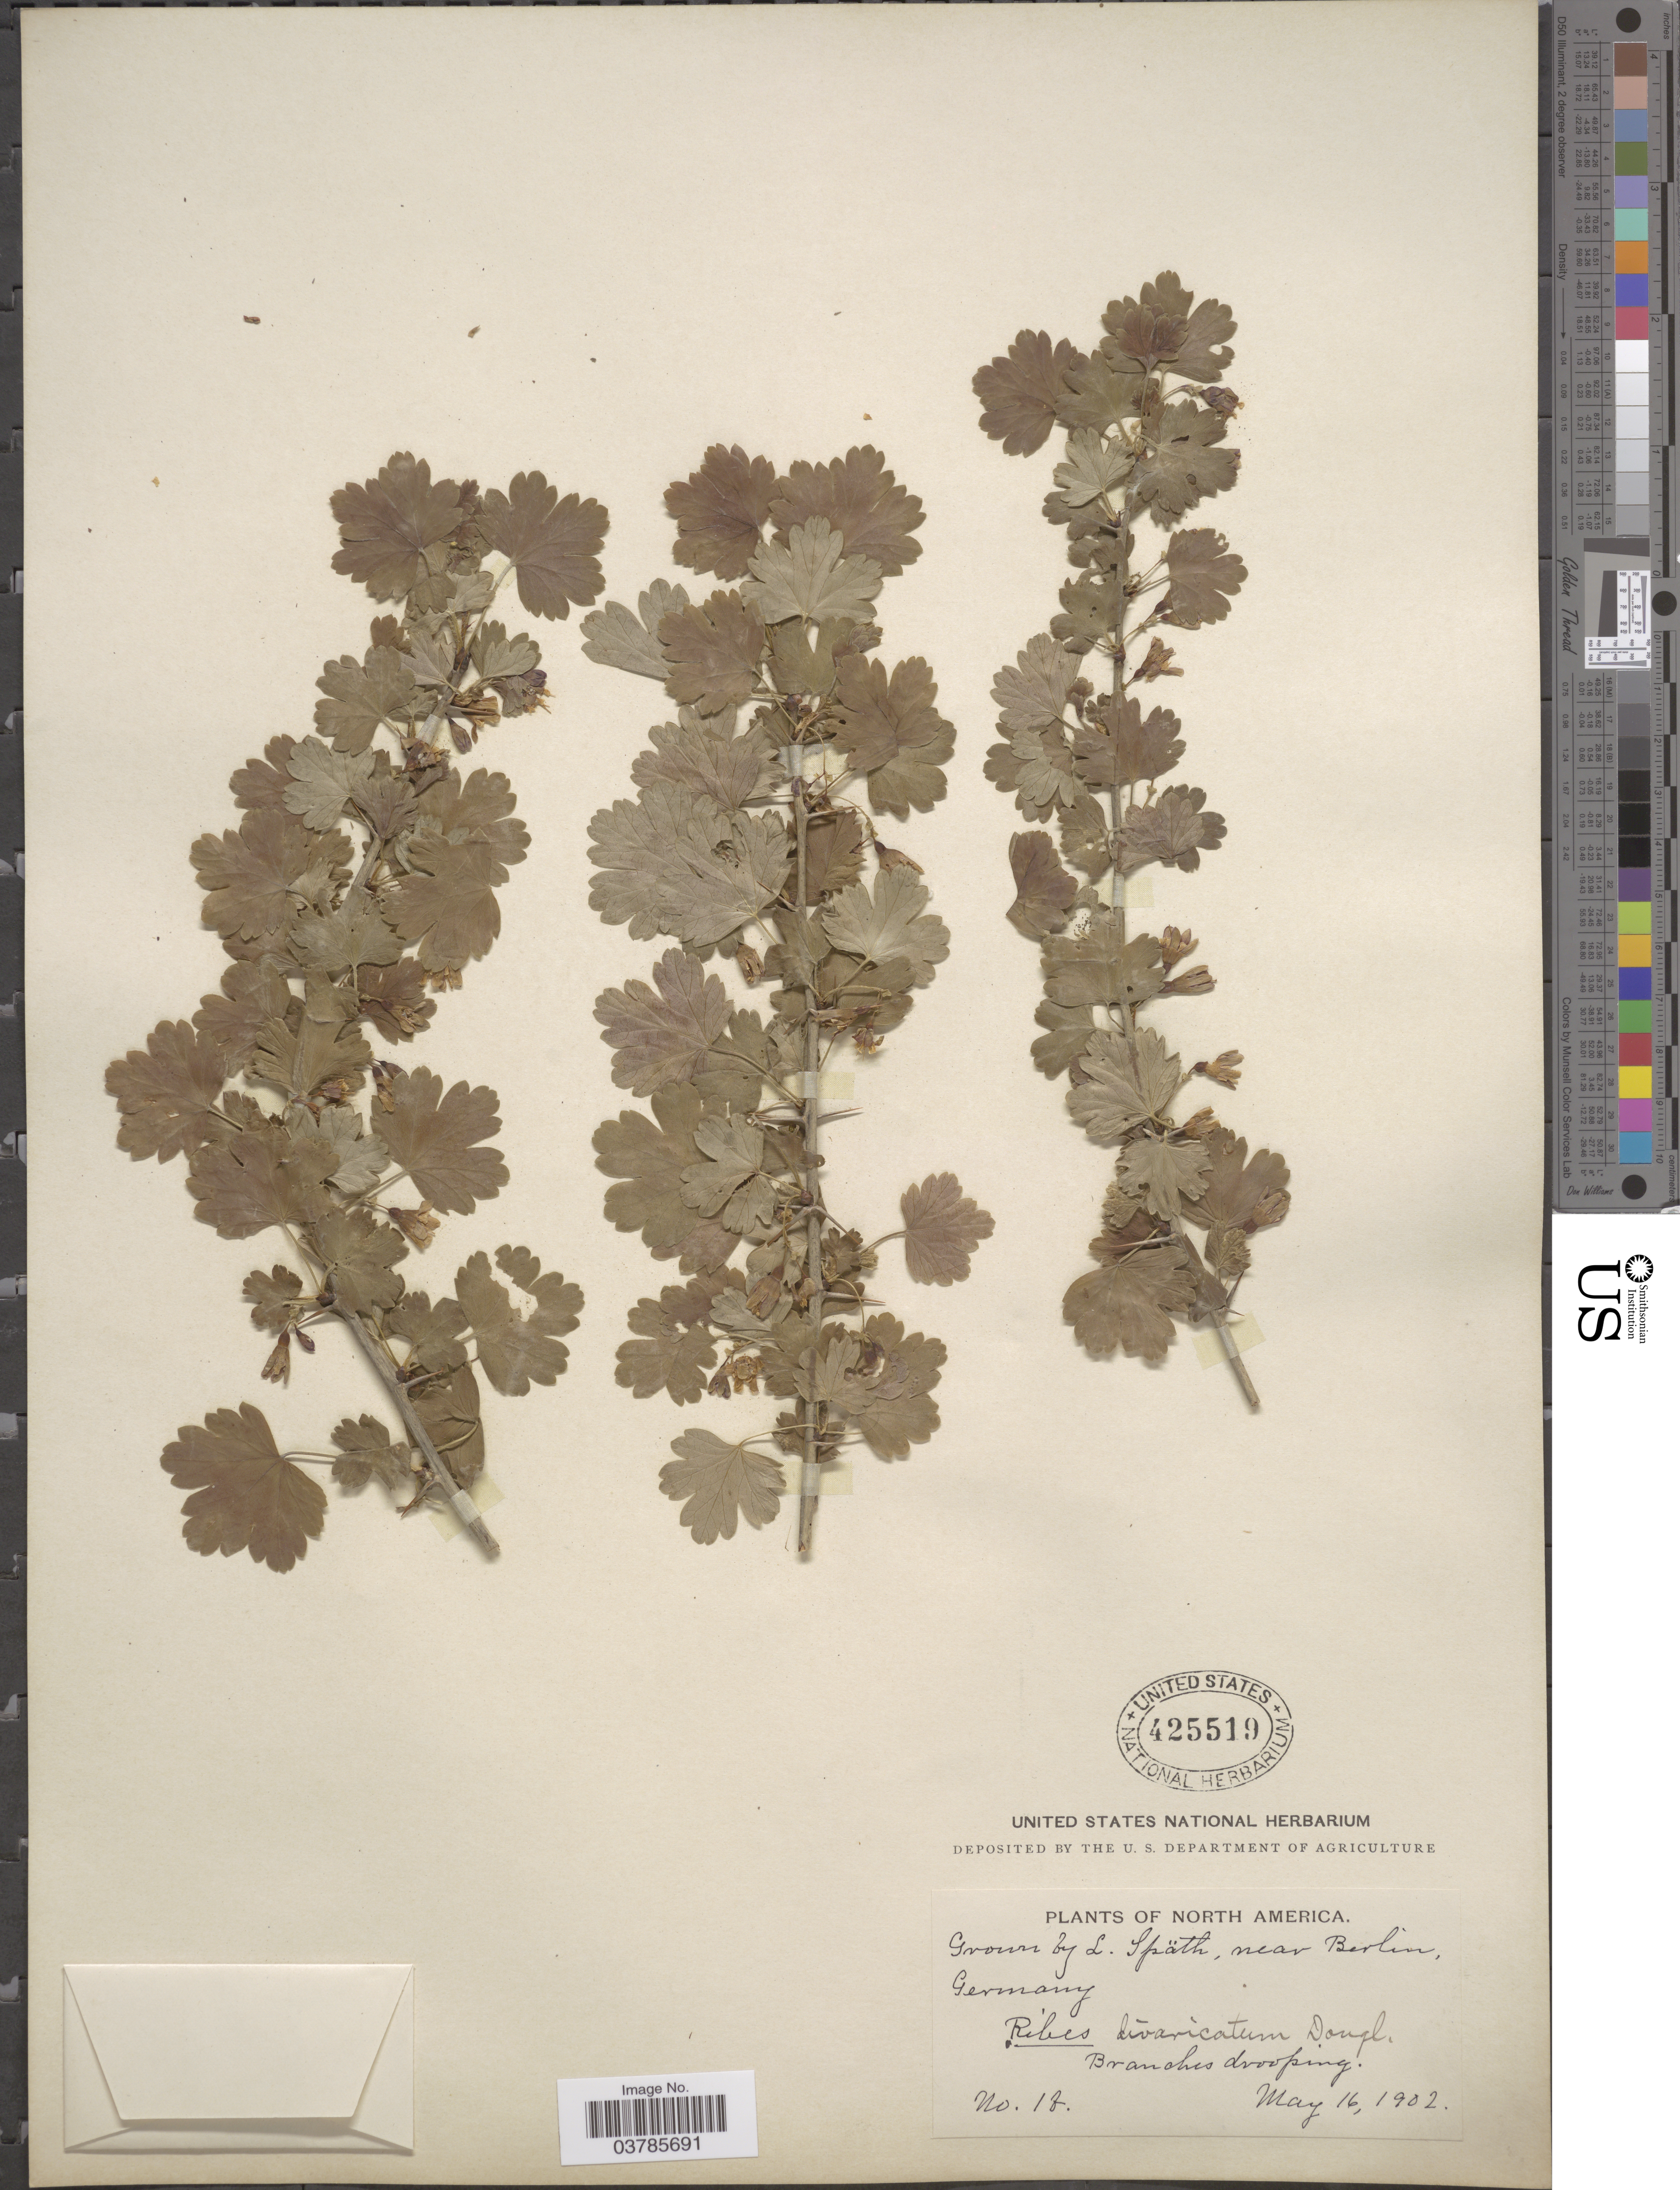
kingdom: Plantae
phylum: Tracheophyta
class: Magnoliopsida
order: Saxifragales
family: Grossulariaceae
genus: Ribes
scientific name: Ribes divaricatum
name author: Douglas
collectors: L. Späth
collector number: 18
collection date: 1902-05-16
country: Germany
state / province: Berlin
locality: Near Berlin.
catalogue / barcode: US 425519